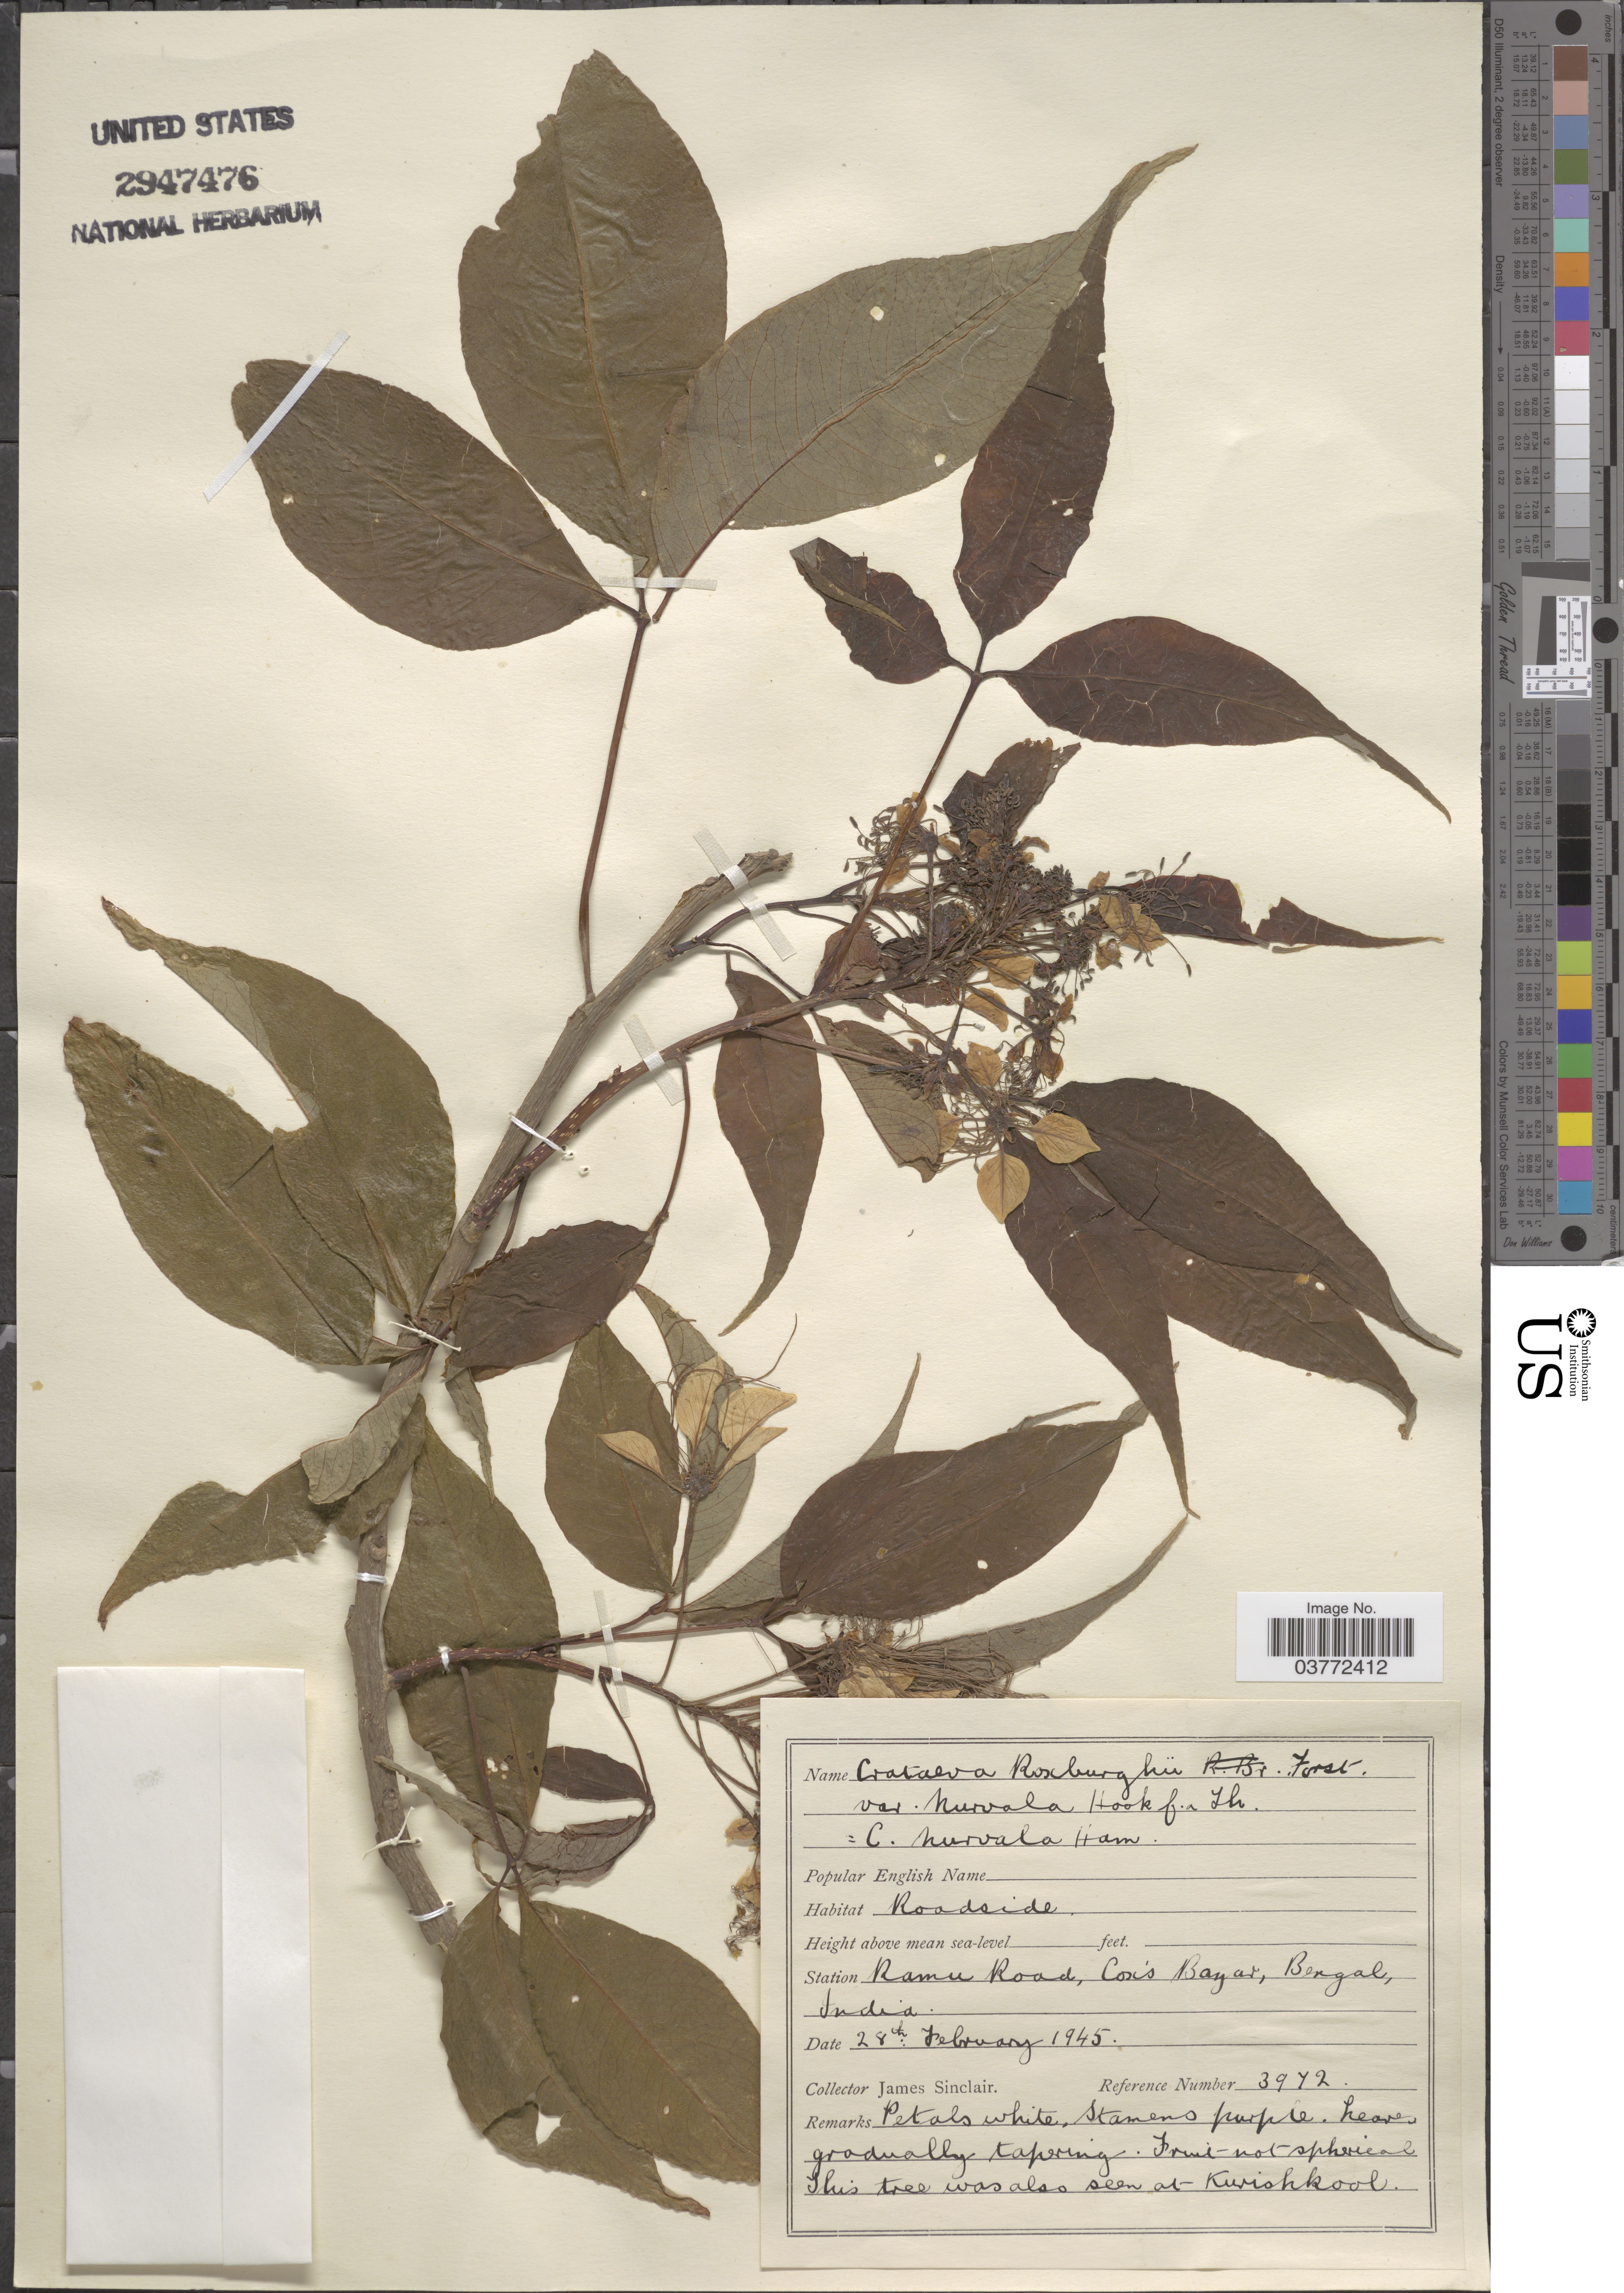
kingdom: Plantae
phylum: Tracheophyta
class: Magnoliopsida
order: Brassicales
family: Capparaceae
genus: Crateva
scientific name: Crateva nurvala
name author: Buch.-Ham.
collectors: J. Sinclair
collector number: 3972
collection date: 1945-02-28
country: Bangladesh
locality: Station Ramu Road, Cox's Bazar, Bengal, India.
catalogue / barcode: US 2947476